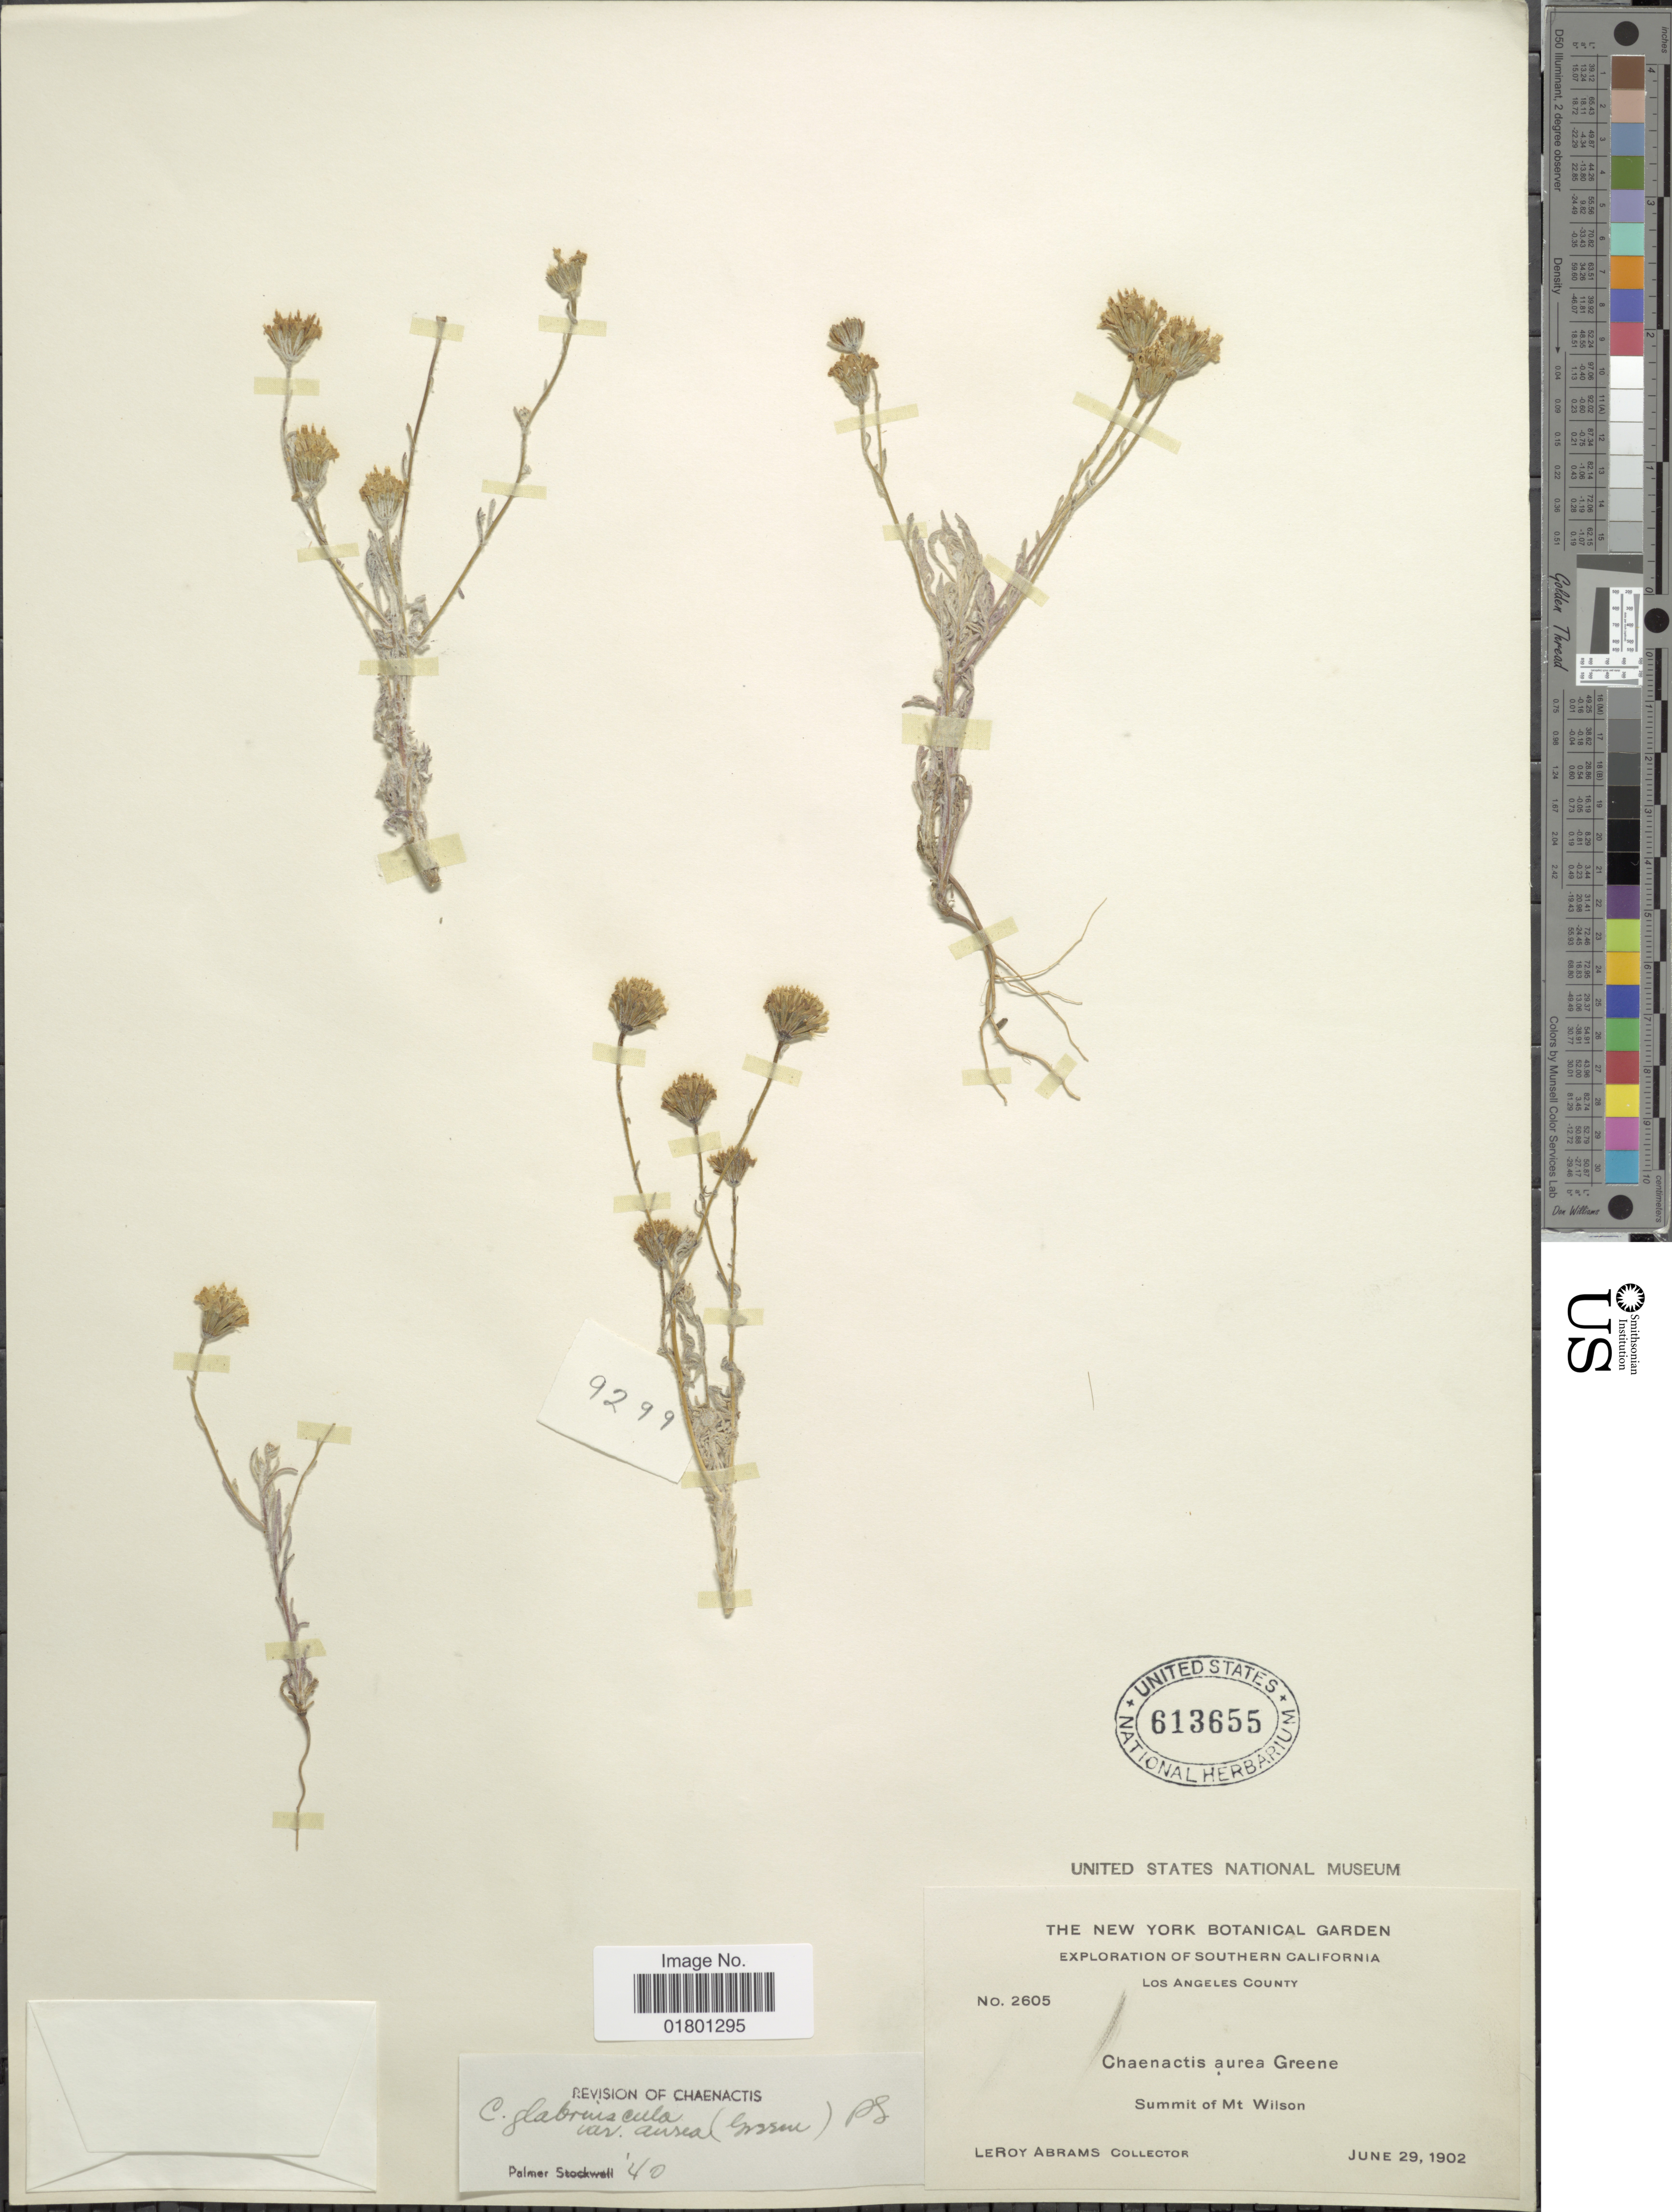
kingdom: Plantae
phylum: Tracheophyta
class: Magnoliopsida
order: Asterales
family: Asteraceae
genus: Chaenactis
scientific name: Chaenactis glabriuscula var. aurea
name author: (Greene ex Rydb.) Stockw.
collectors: L. Abrams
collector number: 2605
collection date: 1902-06-29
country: United States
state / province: California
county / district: Los Angeles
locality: Southern California, Los Angeles County, Summit of Mt Wilson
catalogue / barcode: US 613655